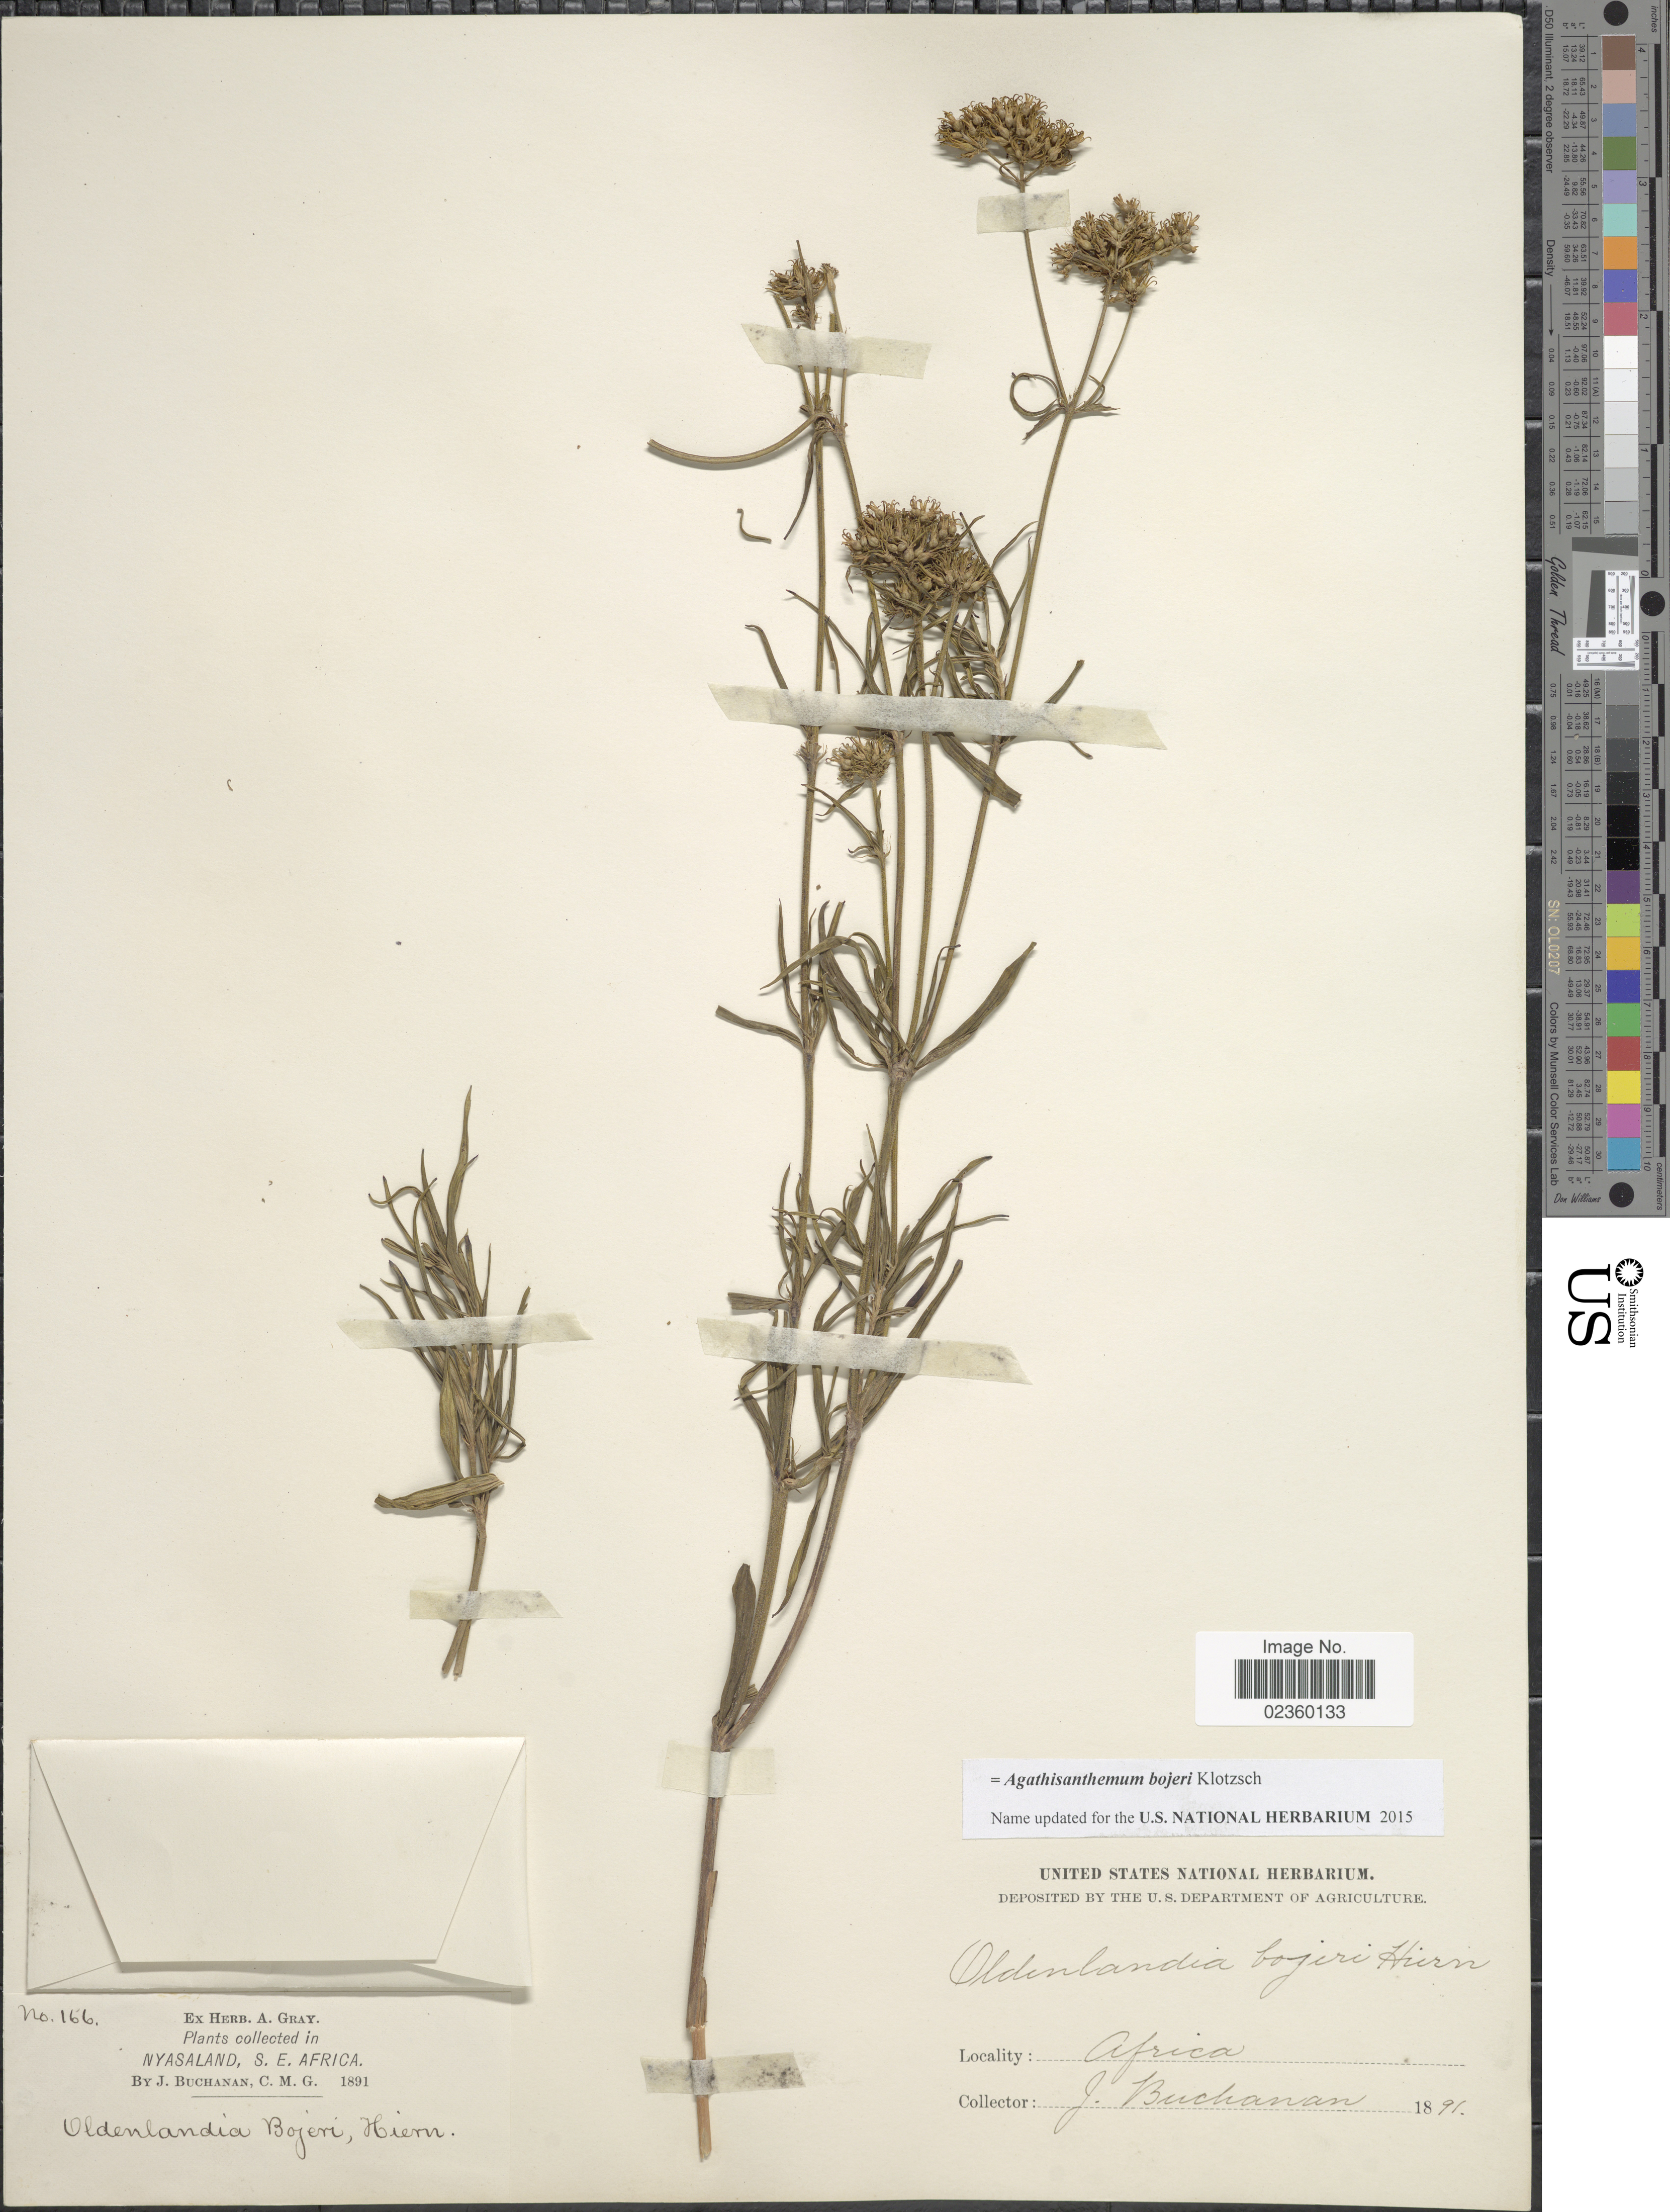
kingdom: Plantae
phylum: Tracheophyta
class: Magnoliopsida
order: Gentianales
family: Rubiaceae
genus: Agathisanthemum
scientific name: Agathisanthemum bojeri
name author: Klotzsch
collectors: J. Buchanan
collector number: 166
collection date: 1891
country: Malawi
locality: Nyasaland, S.E. Africa